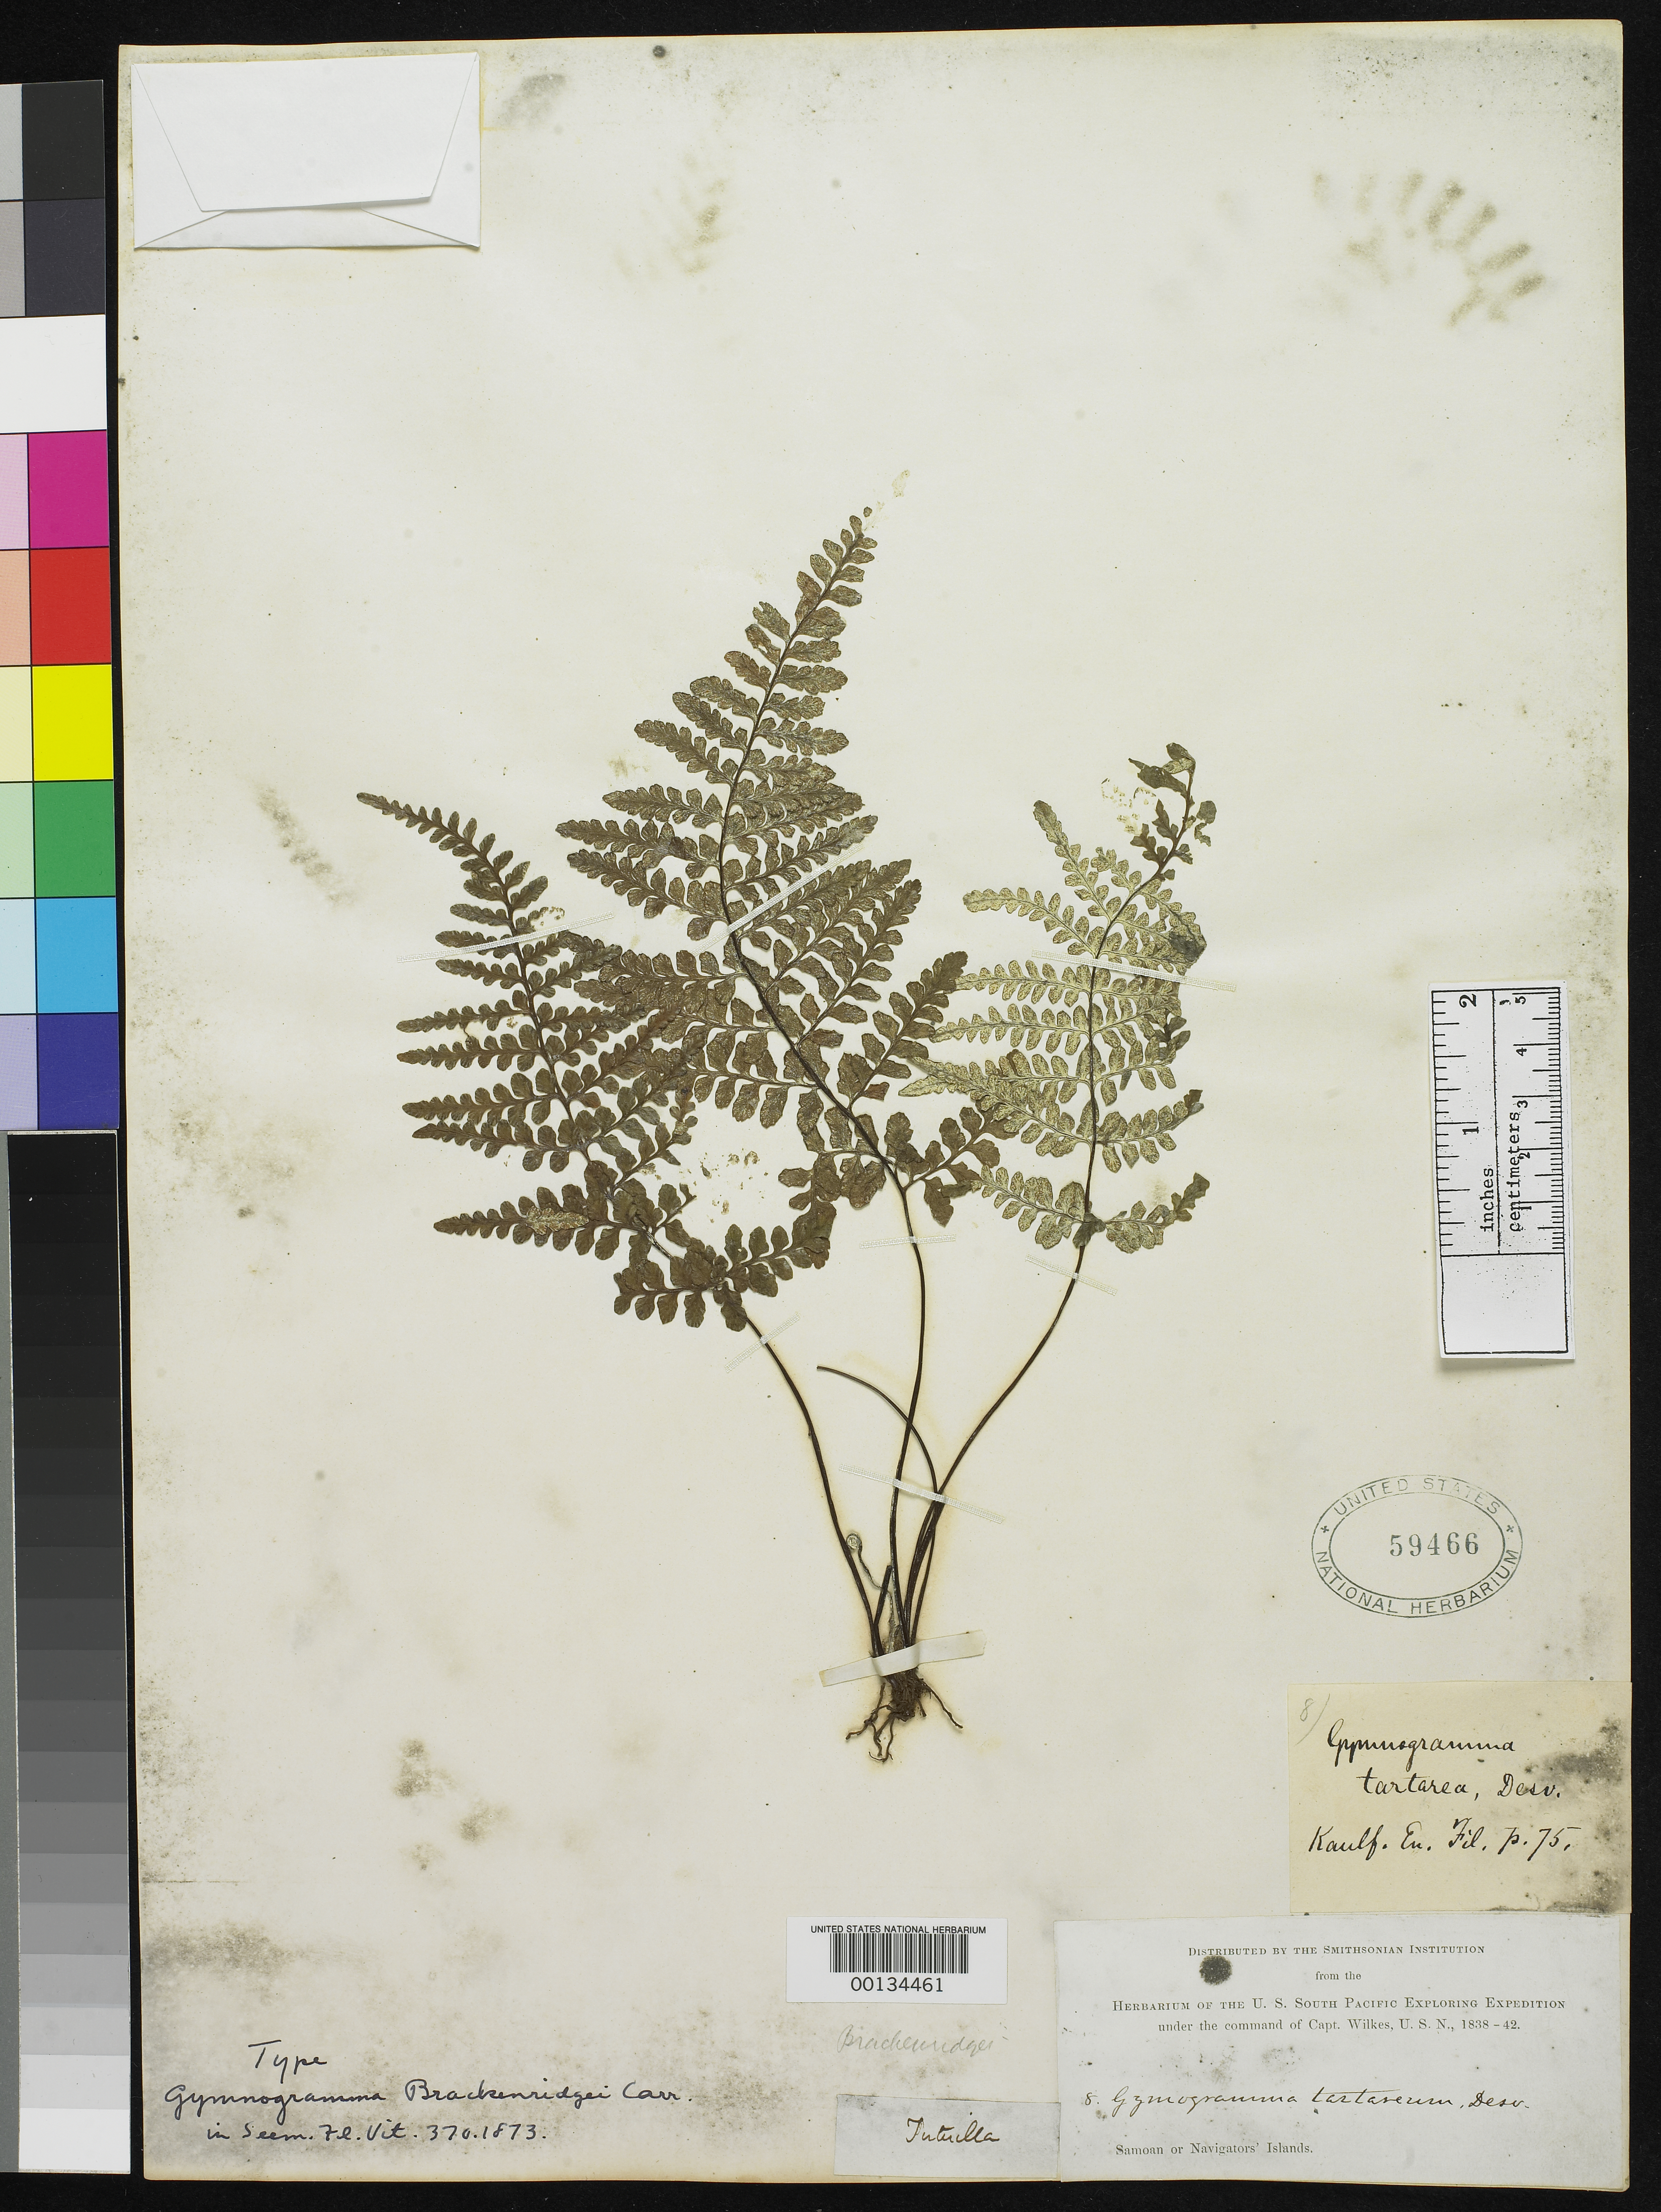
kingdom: Plantae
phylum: Tracheophyta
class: Polypodiopsida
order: Polypodiales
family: Pteridaceae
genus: Gymnogramma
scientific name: Gymnogramma brackenridgei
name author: Carruth. in Seem.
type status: Type Collection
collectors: Wilkes Explor. Exped.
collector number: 8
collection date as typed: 1838 to -- --- 1842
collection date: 1838/1842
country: American Samoa / Samoa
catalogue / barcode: US 59466